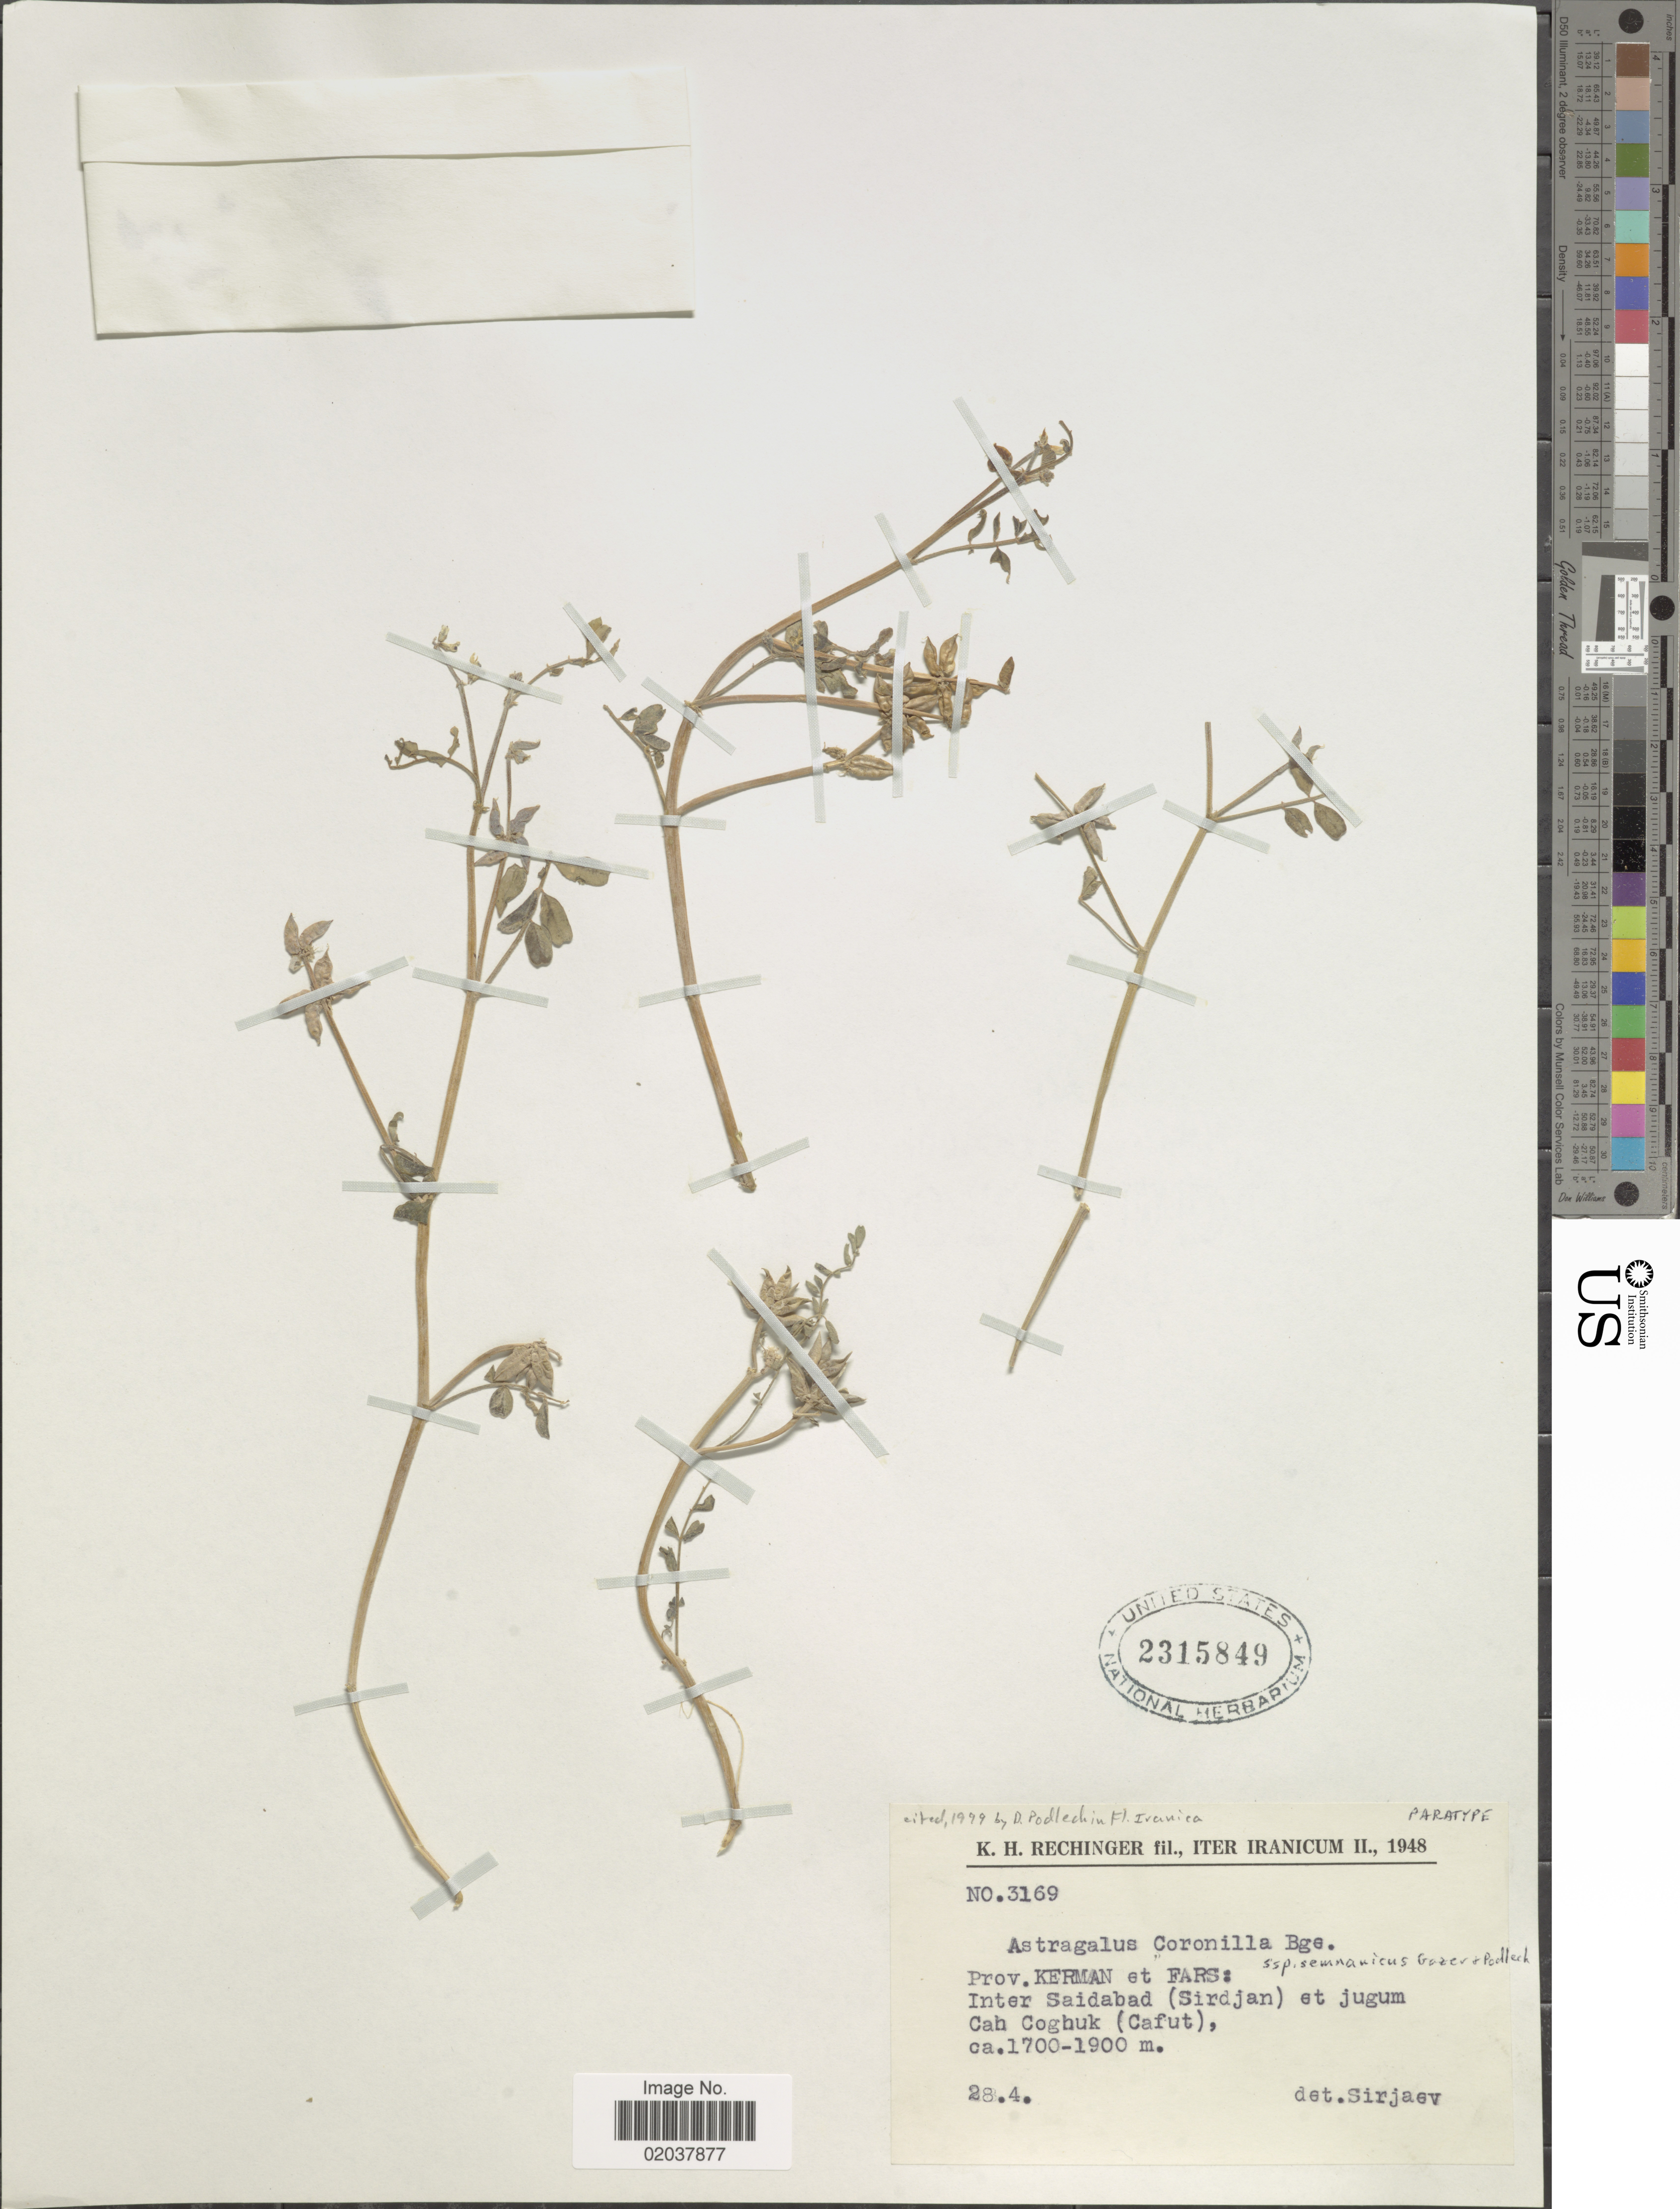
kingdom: Plantae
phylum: Tracheophyta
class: Magnoliopsida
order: Fabales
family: Fabaceae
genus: Astragalus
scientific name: Astragalus coronilla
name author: Bunge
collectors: K. H. Rechinger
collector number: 3169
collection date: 1948-04-28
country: Iran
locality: Prov. Kerman et Fars, inter Saidabad (Sirdjan) et jugum Cah Coghuk (Cafut)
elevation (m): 1700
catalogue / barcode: US 2315849